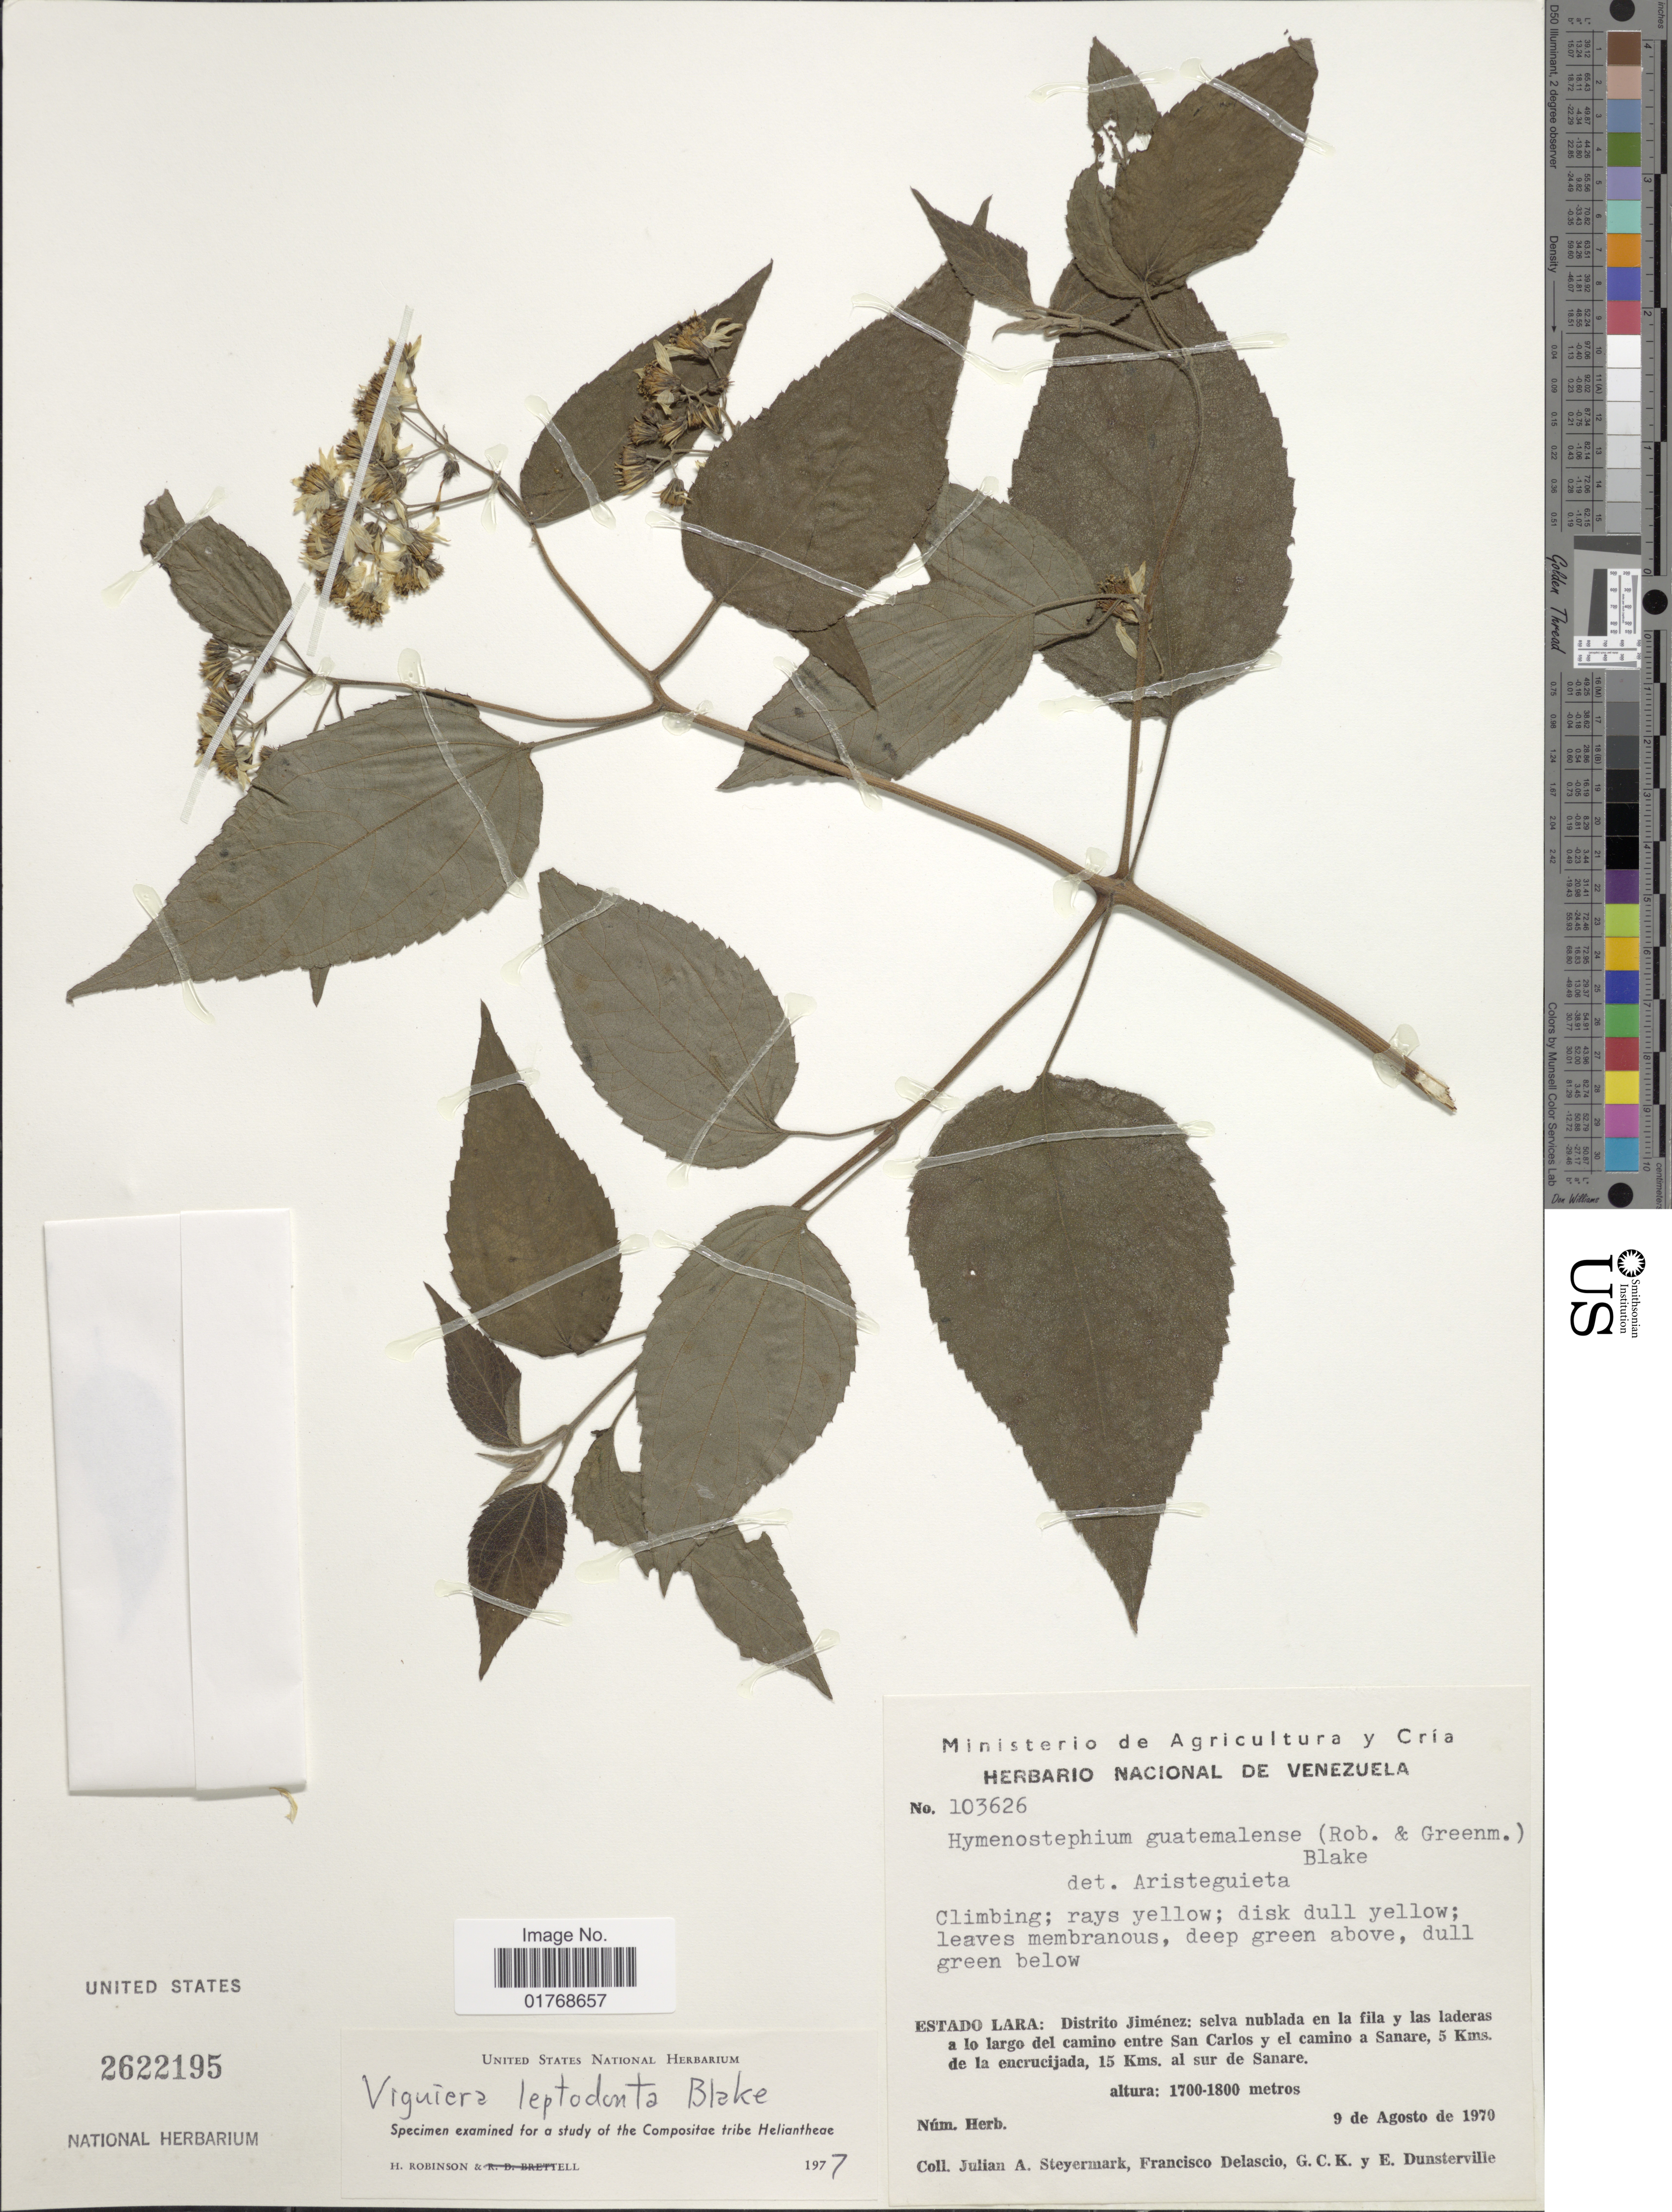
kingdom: Plantae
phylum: Tracheophyta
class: Magnoliopsida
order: Asterales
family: Asteraceae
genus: Viguiera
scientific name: Viguiera leptodonta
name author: S.F. Blake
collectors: J. Steyermark, F. Delascio C., G. C. K. Dunsterville & E. Dunsterville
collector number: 103626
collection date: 1970-08-09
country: Venezuela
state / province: Lara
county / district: Jiménez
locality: Estado Lara: Distrito Jiménez: selva nublada en la fila y las laderas a lo largo del camino entre San Carlos y el camino a Sanare, 5 Kms. de la encrucijada, 15 Kms. al sur de Sanare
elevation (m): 1700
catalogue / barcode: US 2622195